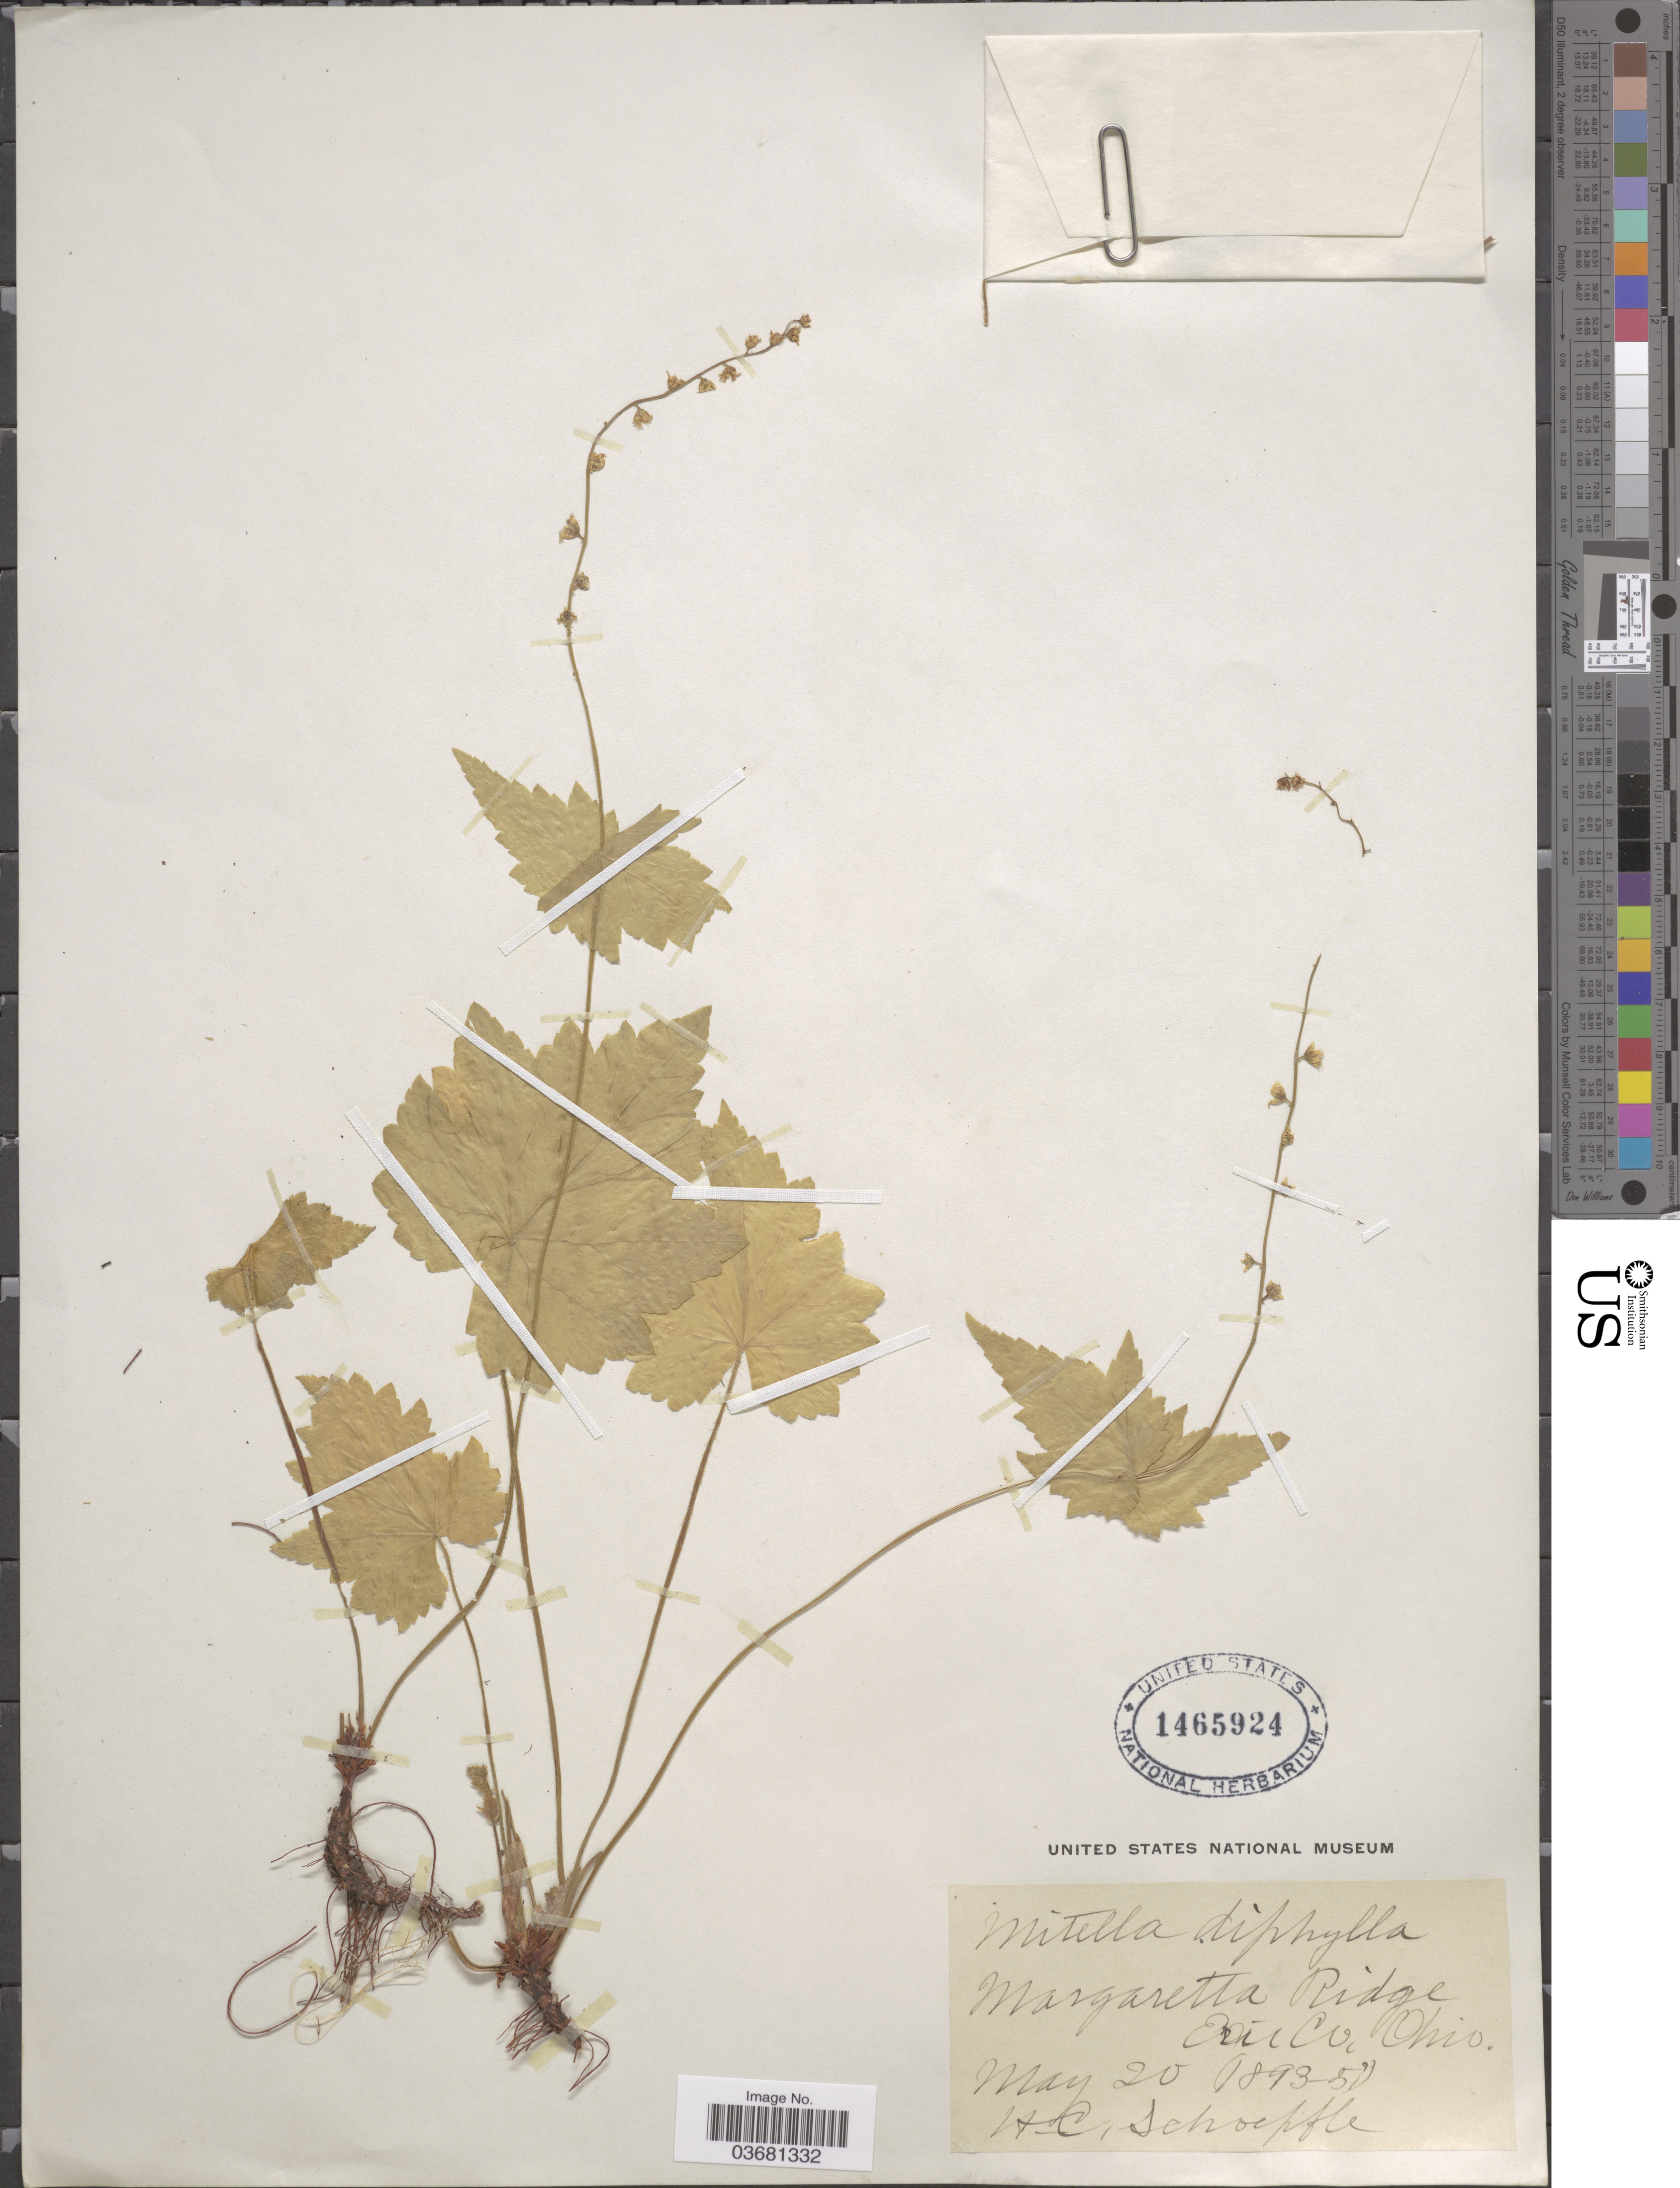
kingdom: Plantae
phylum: Tracheophyta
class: Magnoliopsida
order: Saxifragales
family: Saxifragaceae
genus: Mitella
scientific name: Mitella diphylla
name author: L.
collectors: H. Schoepfle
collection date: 1893-05-20/1895-05-20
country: United States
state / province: Ohio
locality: Margaretta ridge. Erie Co.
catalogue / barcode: US 1465924